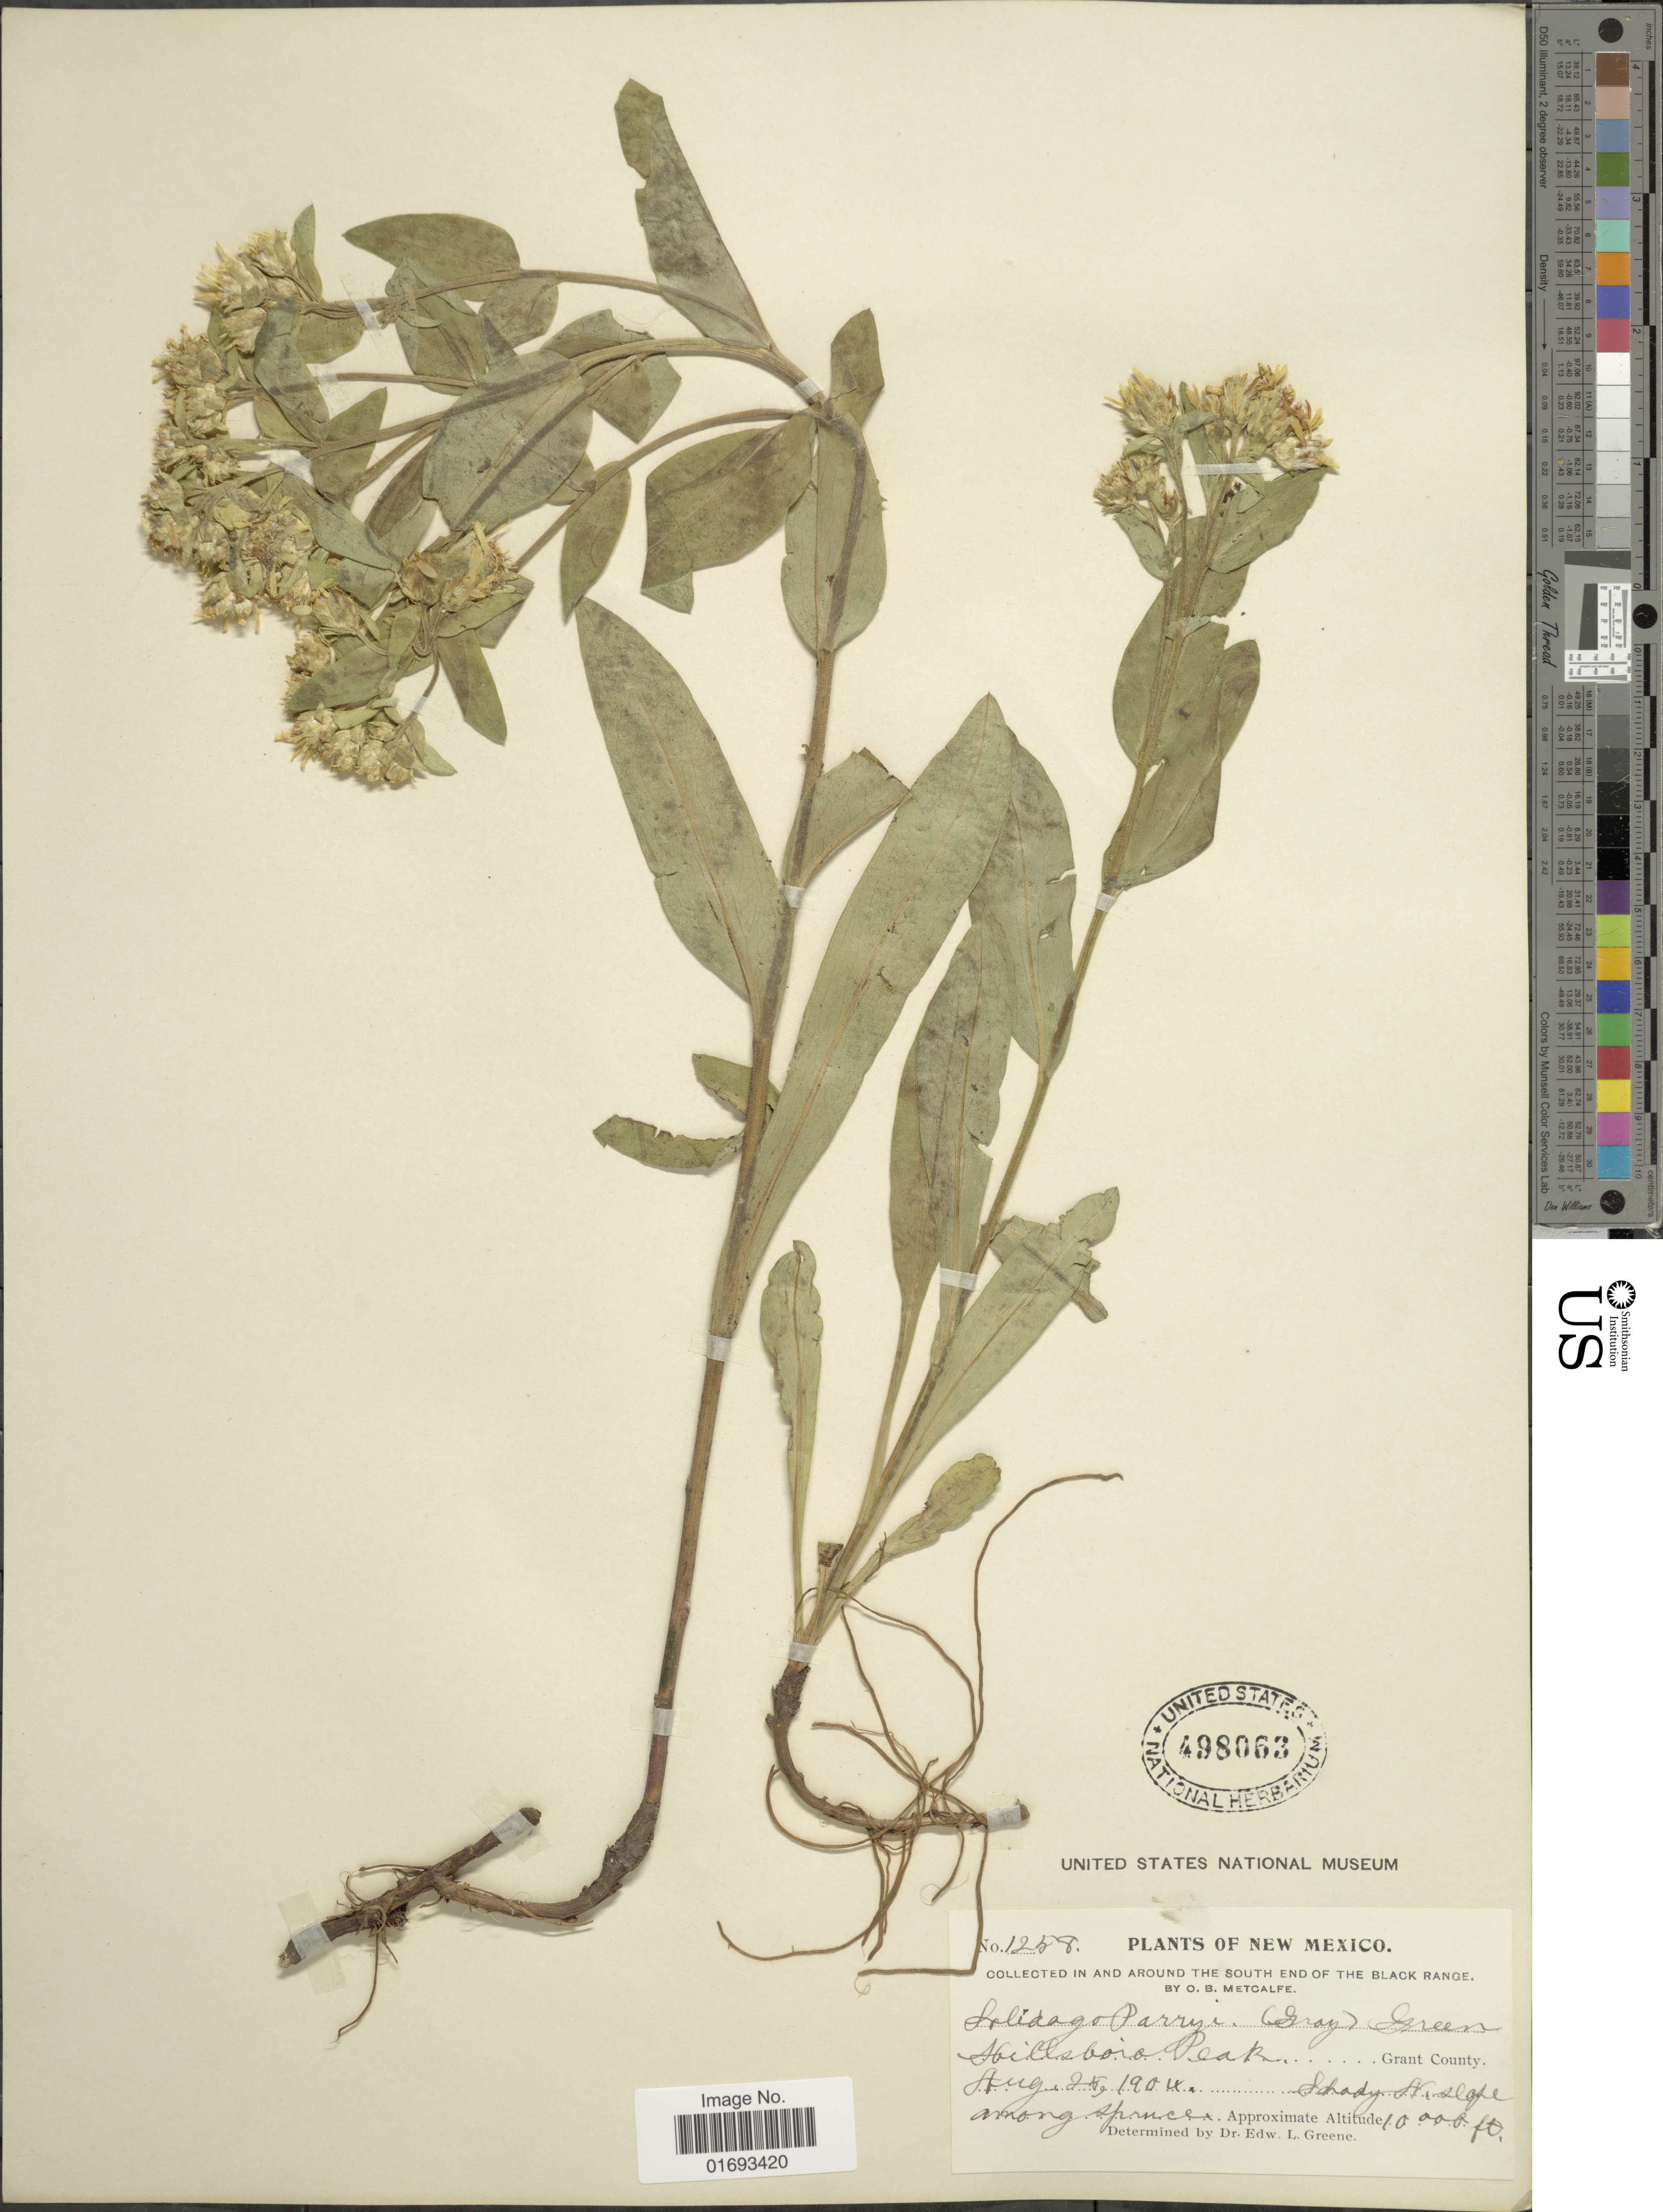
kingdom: Plantae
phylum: Tracheophyta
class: Magnoliopsida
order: Asterales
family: Asteraceae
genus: Oreochrysum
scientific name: Oreochrysum parryi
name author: (A. Gray) Rydb.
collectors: O. B. Metcalfe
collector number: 1258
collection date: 1904-08-25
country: United States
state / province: New Mexico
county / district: Grant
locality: Among spruces, shady H. slope, in and around the south end of the Black Range, Hillsboro Peak, Grant County.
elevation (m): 3048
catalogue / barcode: US 498063